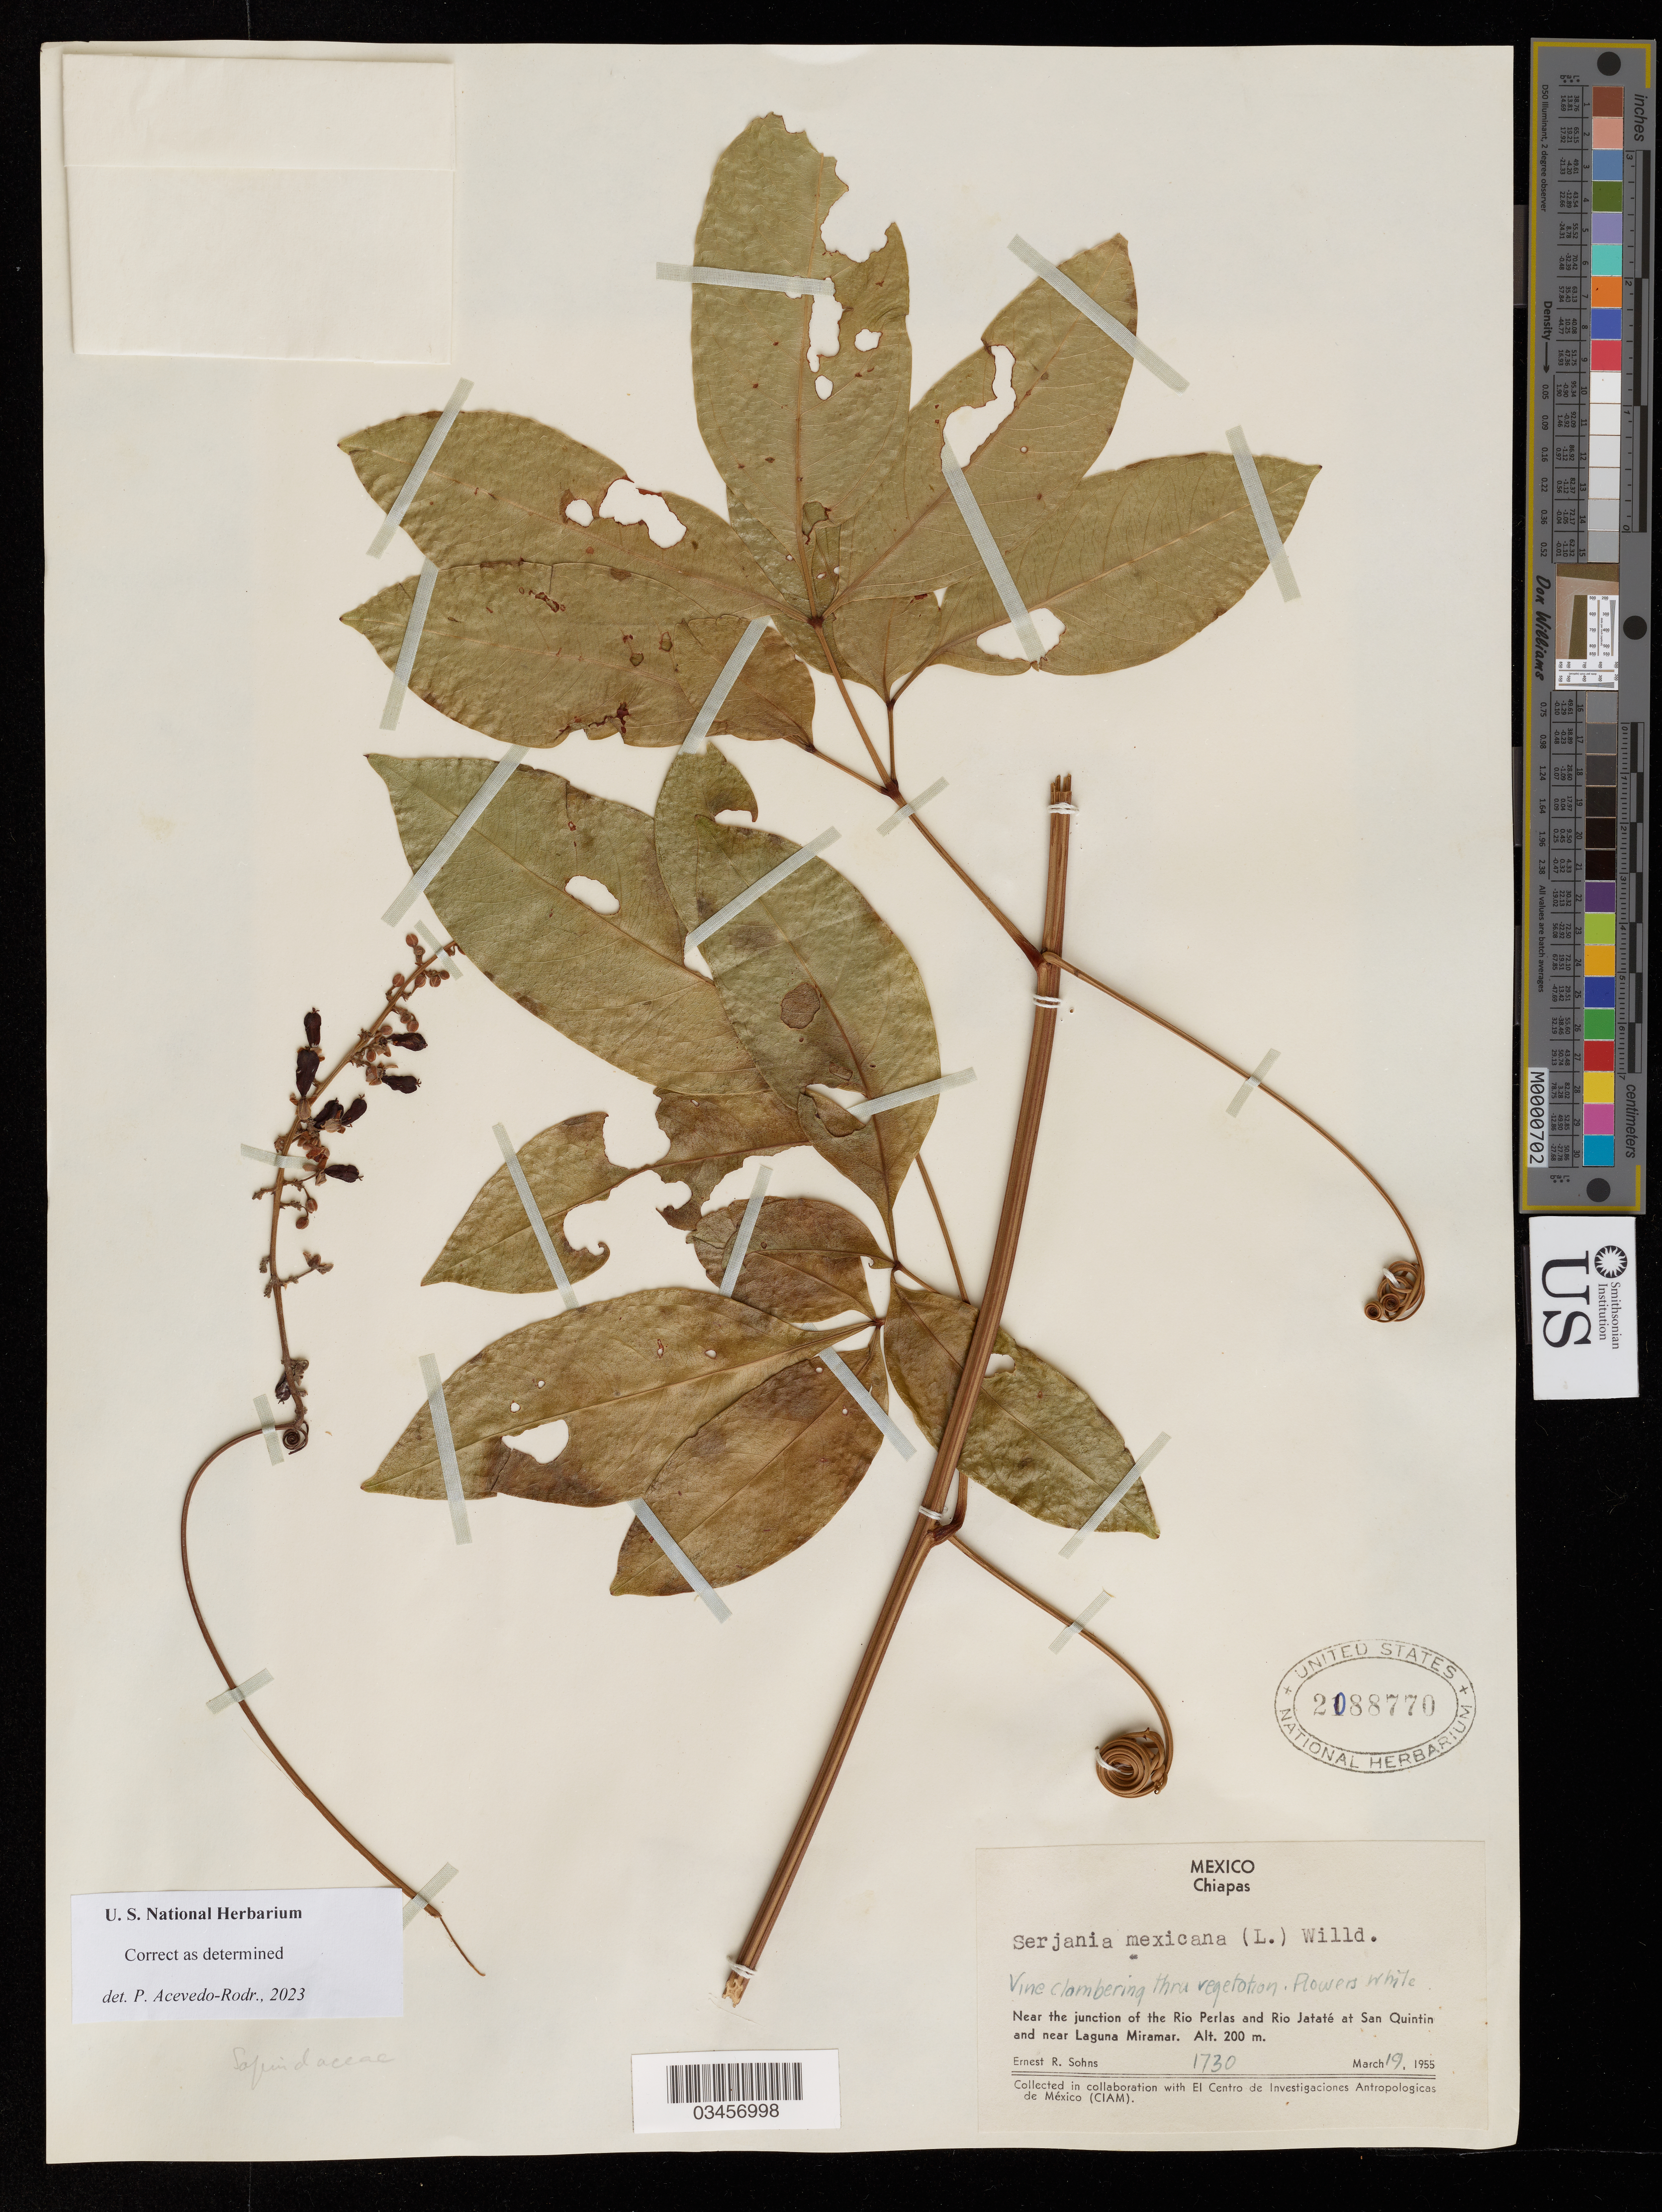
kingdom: Plantae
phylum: Tracheophyta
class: Magnoliopsida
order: Sapindales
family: Sapindaceae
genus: Serjania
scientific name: Serjania mexicana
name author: (L.) Willd.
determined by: Acevedo-Rodriguez, P., (US), Smithsonian Institution - National Museum of Natural History (UNITED STATES)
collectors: E. R. Sohns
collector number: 1730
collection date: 1955-03-19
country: Mexico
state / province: Chiapas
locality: Junction of the Rio Perlas and Rio Jataté at San Quintin and near Laguna Miramar.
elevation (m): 200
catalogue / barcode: US 2088770